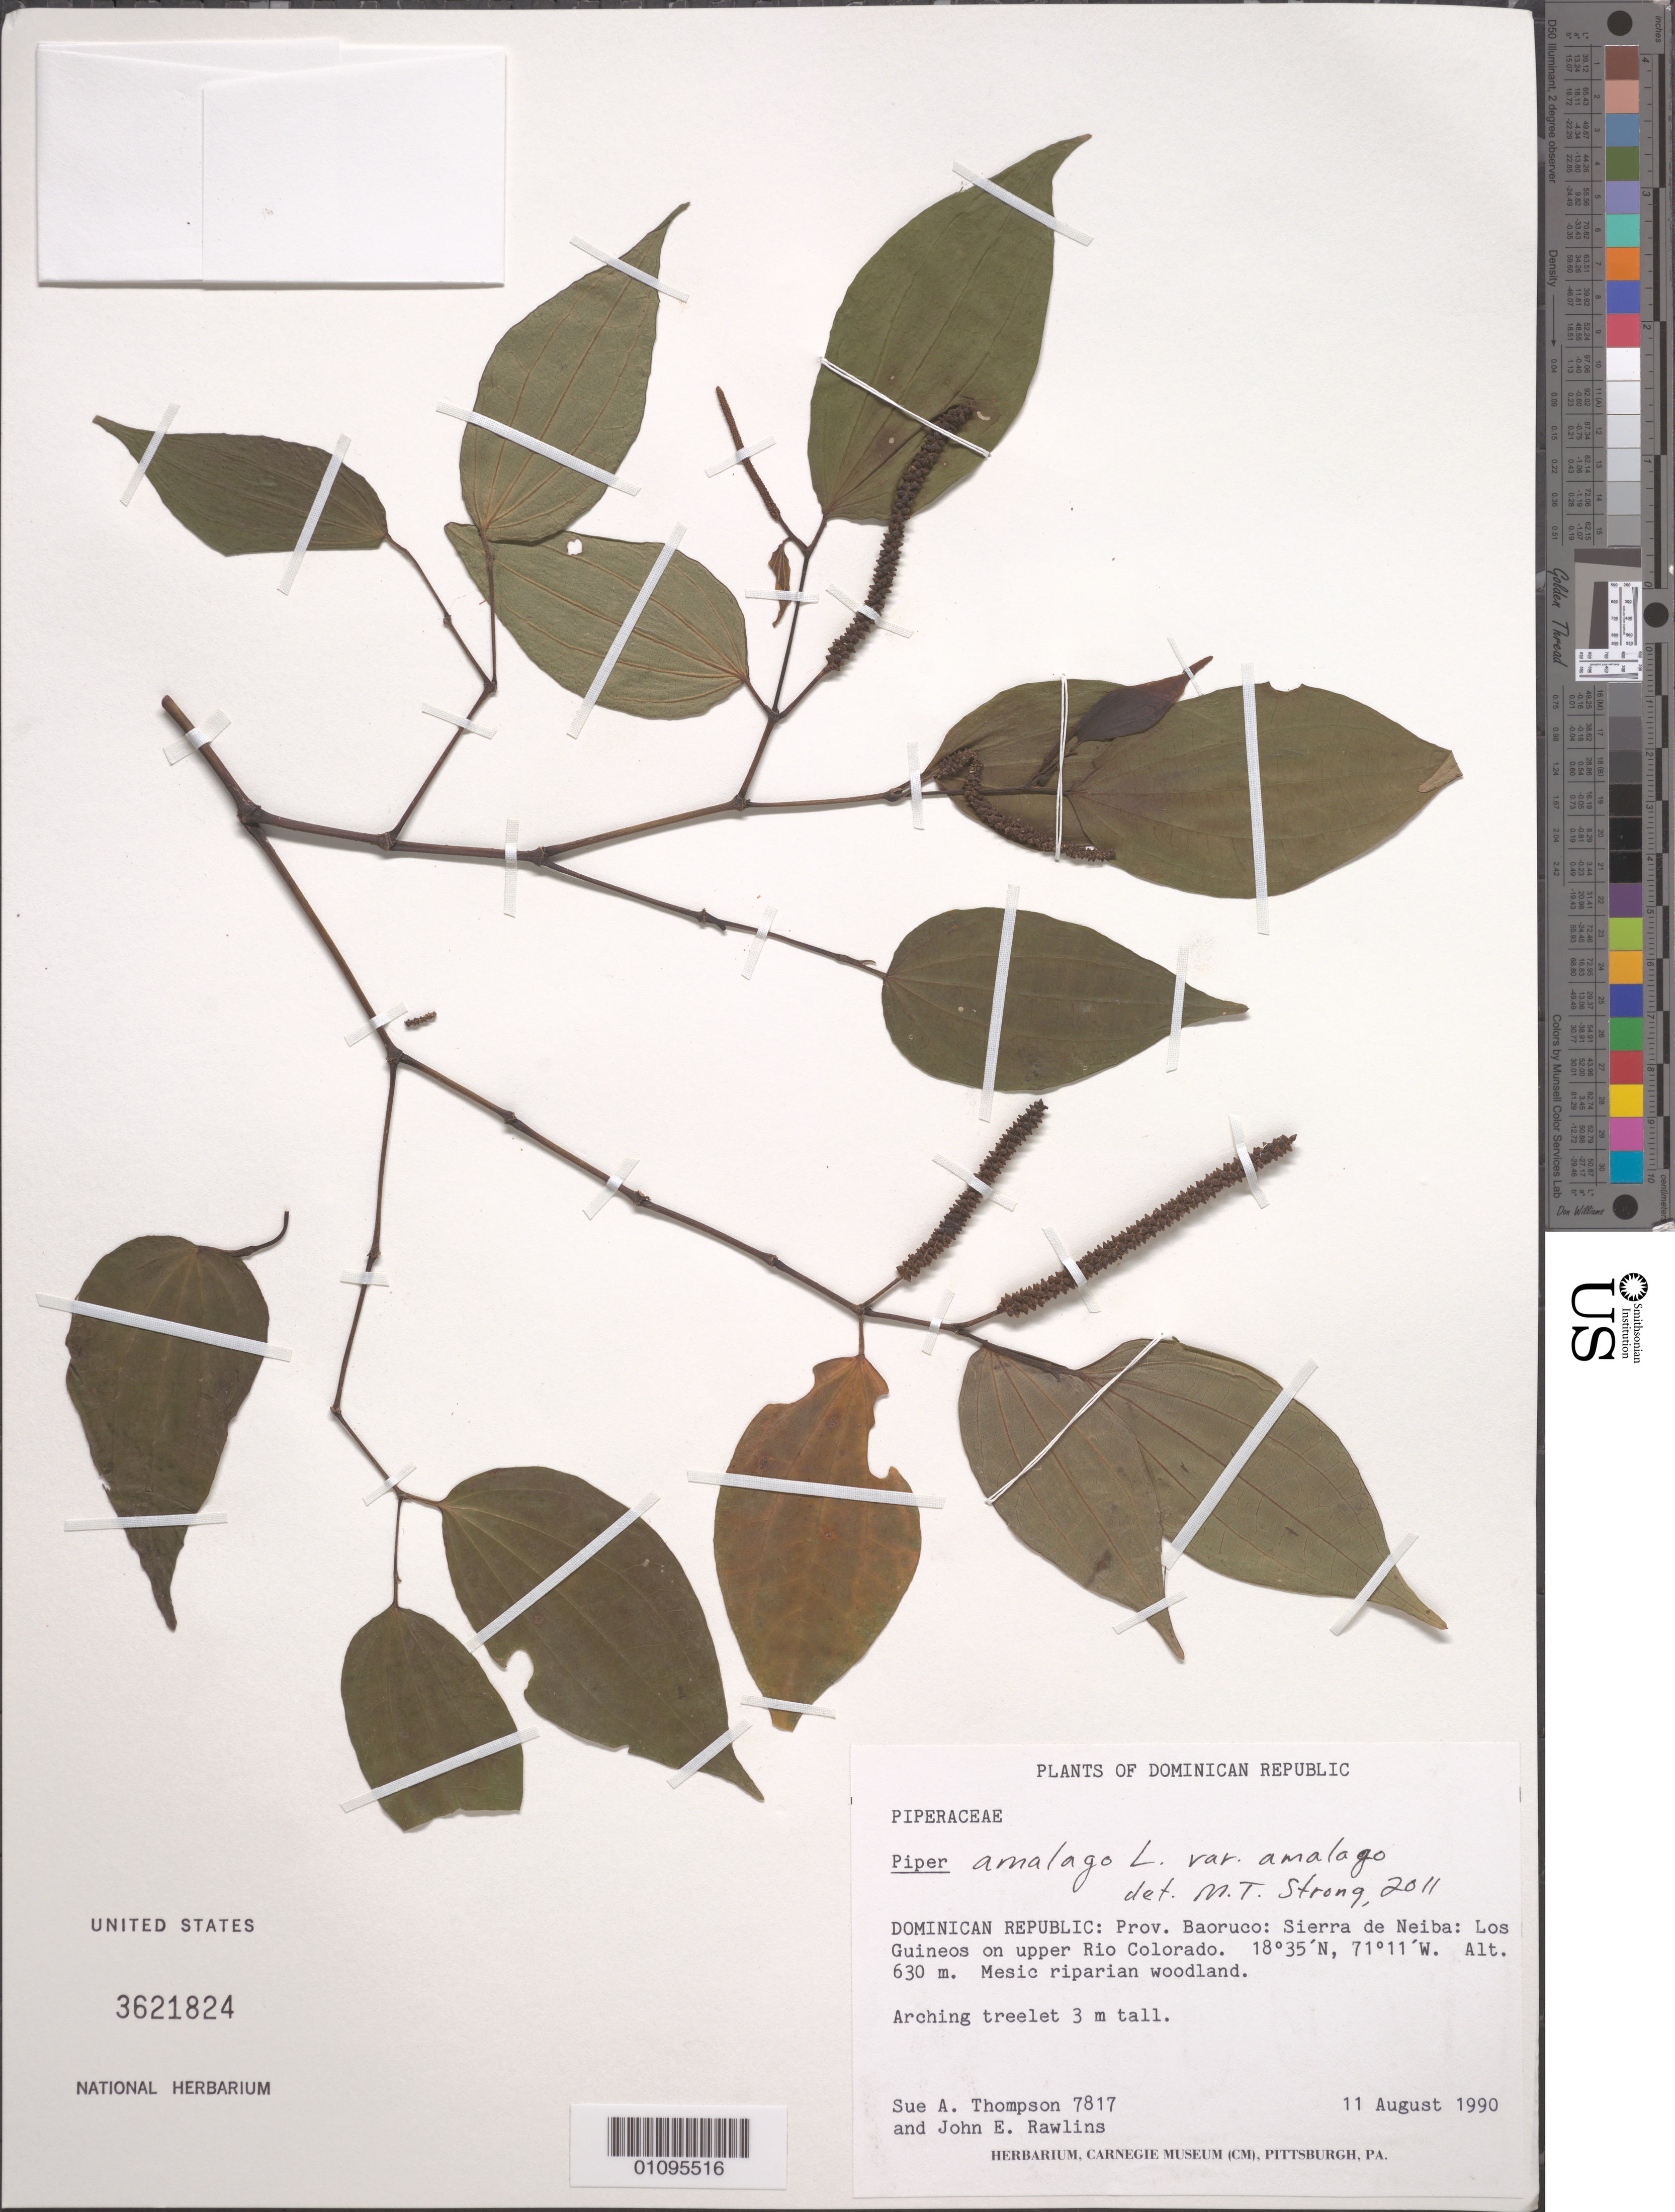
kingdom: Plantae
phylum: Tracheophyta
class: Magnoliopsida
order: Piperales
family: Piperaceae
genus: Piper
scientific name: Piper amalago var. amalago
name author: L.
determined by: Strong, M. T., (US), Smithsonian Institution - National Museum of Natural History (UNITED STATES)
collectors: S. A. Thompson & J. Rawlins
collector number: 7817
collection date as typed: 11 Aug 1990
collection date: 1990-08-11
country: Dominican Republic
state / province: Baoruco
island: Hispaniola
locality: Sierra de Neiba; Los Guineos on upper Rio Colorado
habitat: Mesic riparian woodland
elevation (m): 630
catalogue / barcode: US 3621824